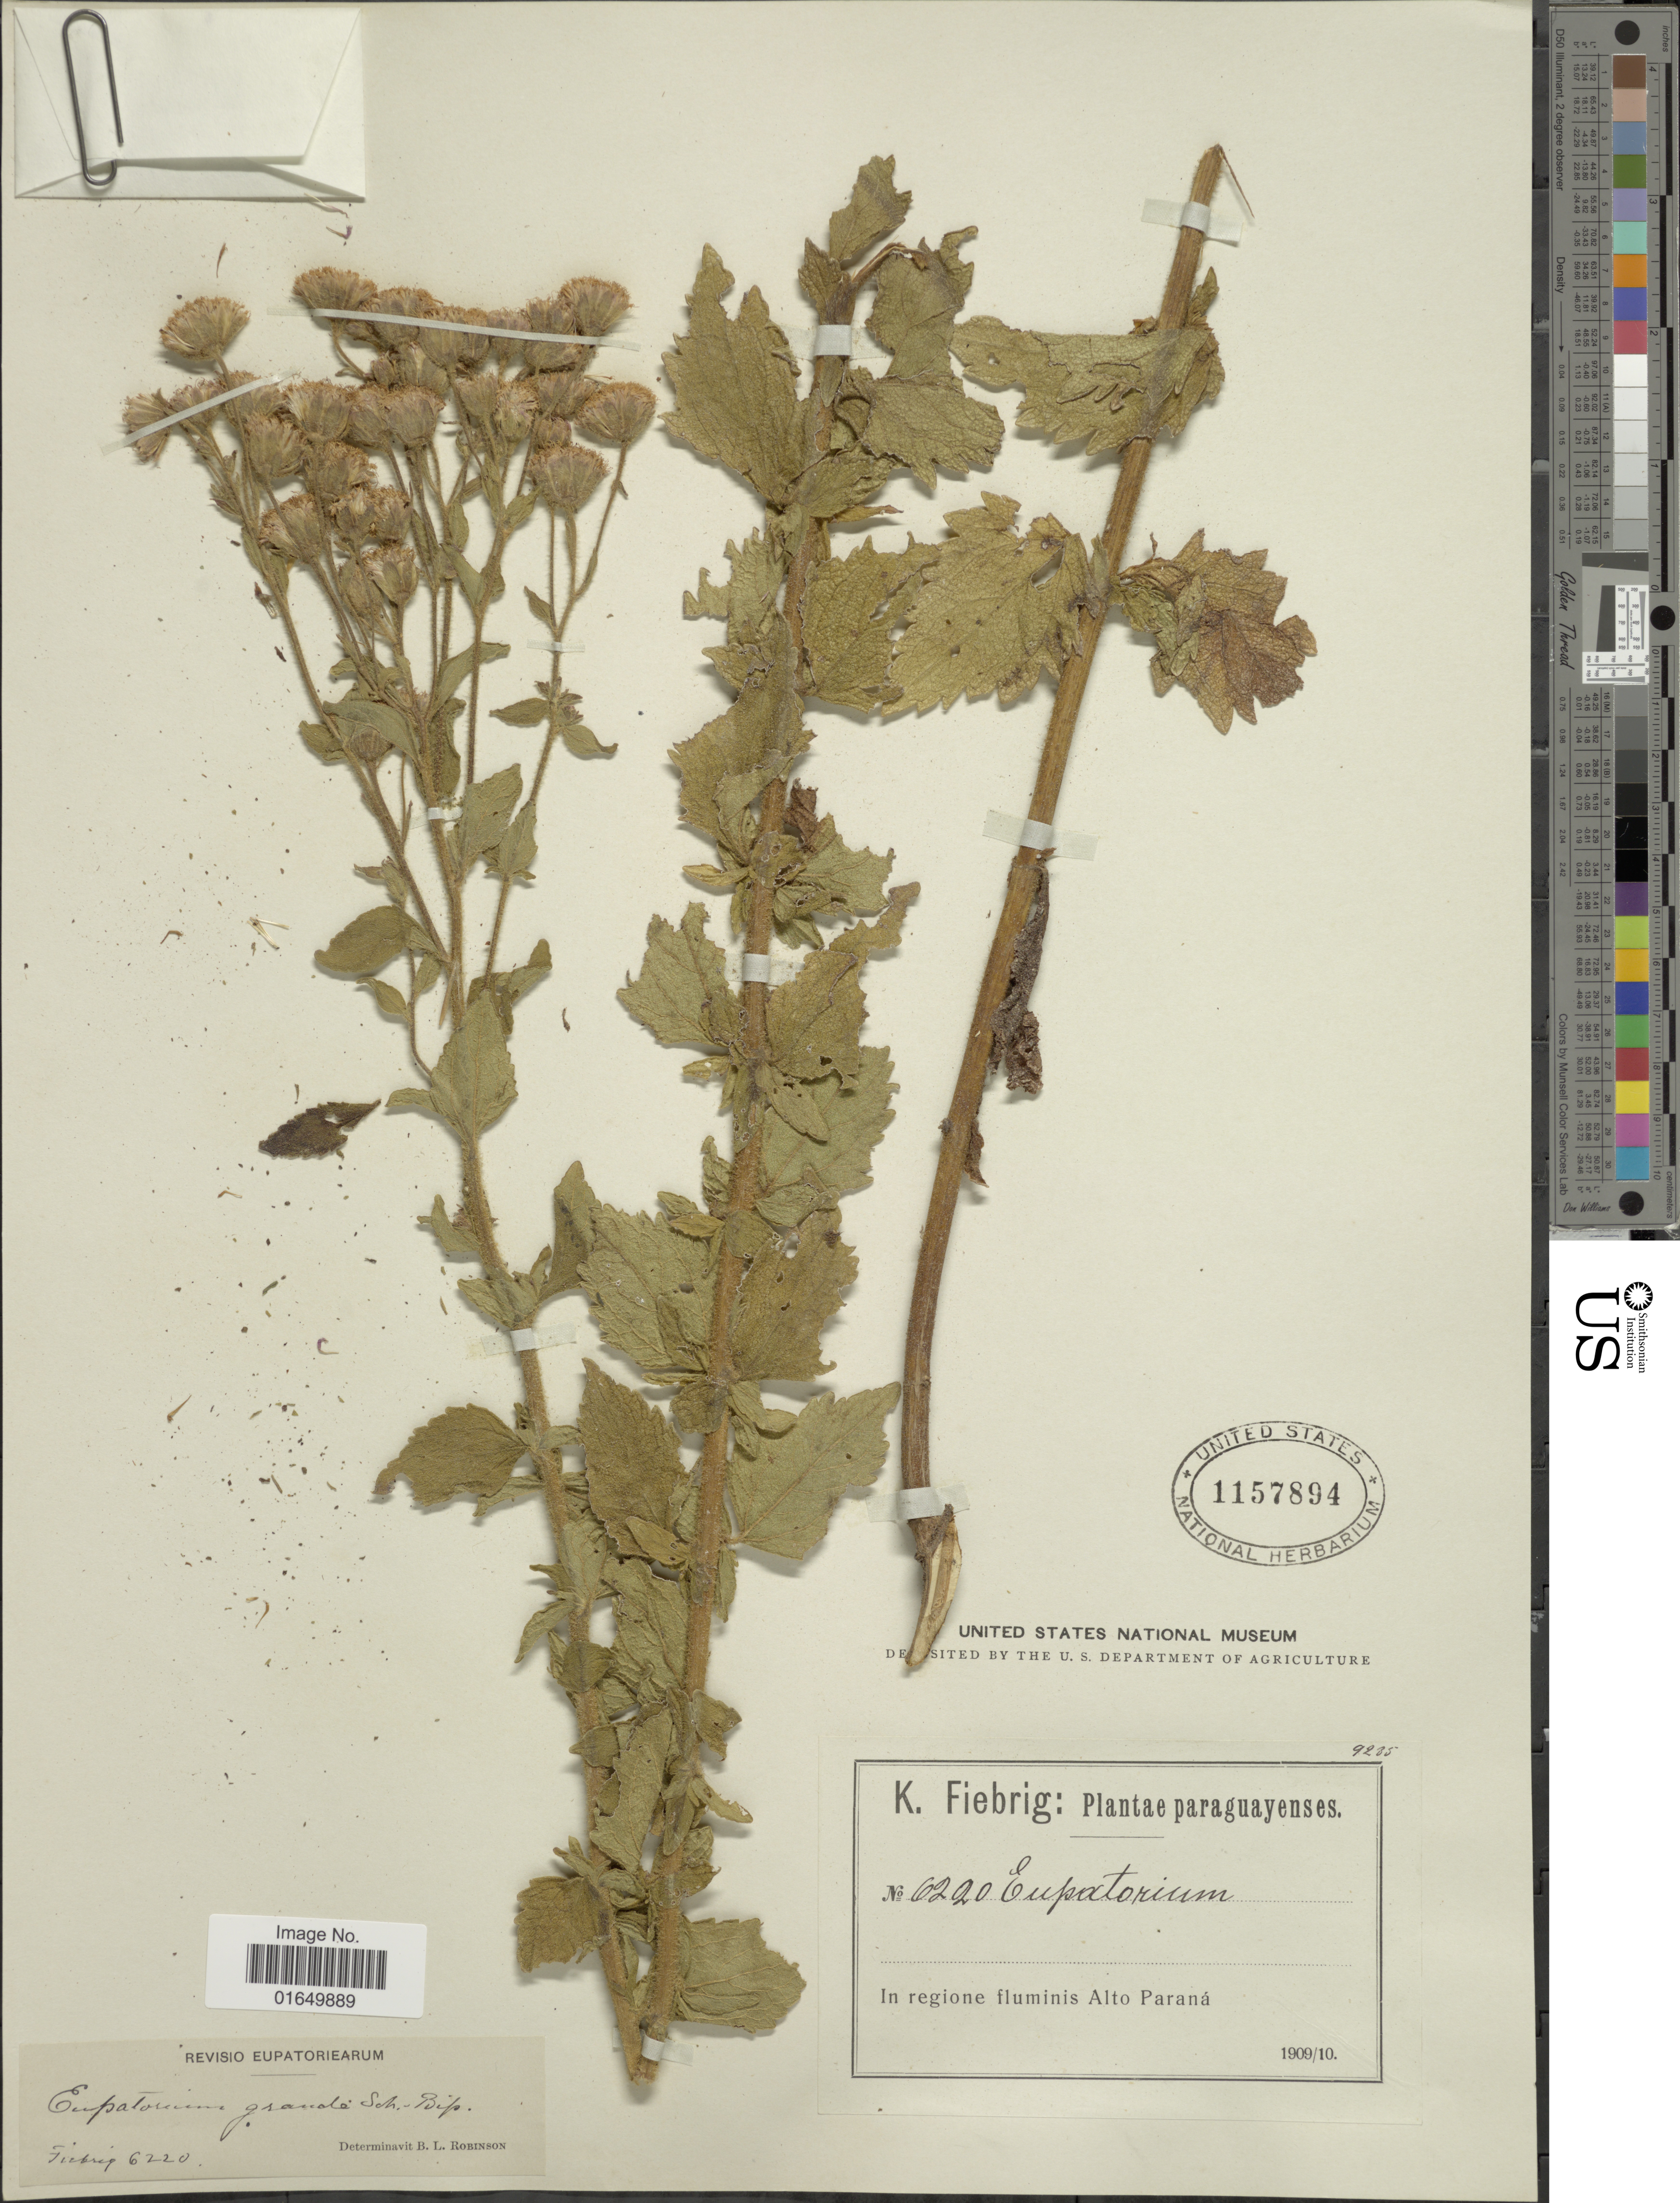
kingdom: Plantae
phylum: Tracheophyta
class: Magnoliopsida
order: Asterales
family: Asteraceae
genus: Heterocondylus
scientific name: Heterocondylus grandis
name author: (Sch. Bip. ex Baker) R.M. King & H. Rob.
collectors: K. Fiebrig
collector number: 6220*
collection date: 1909/1910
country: Paraguay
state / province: Alto Parana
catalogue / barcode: US 1157894